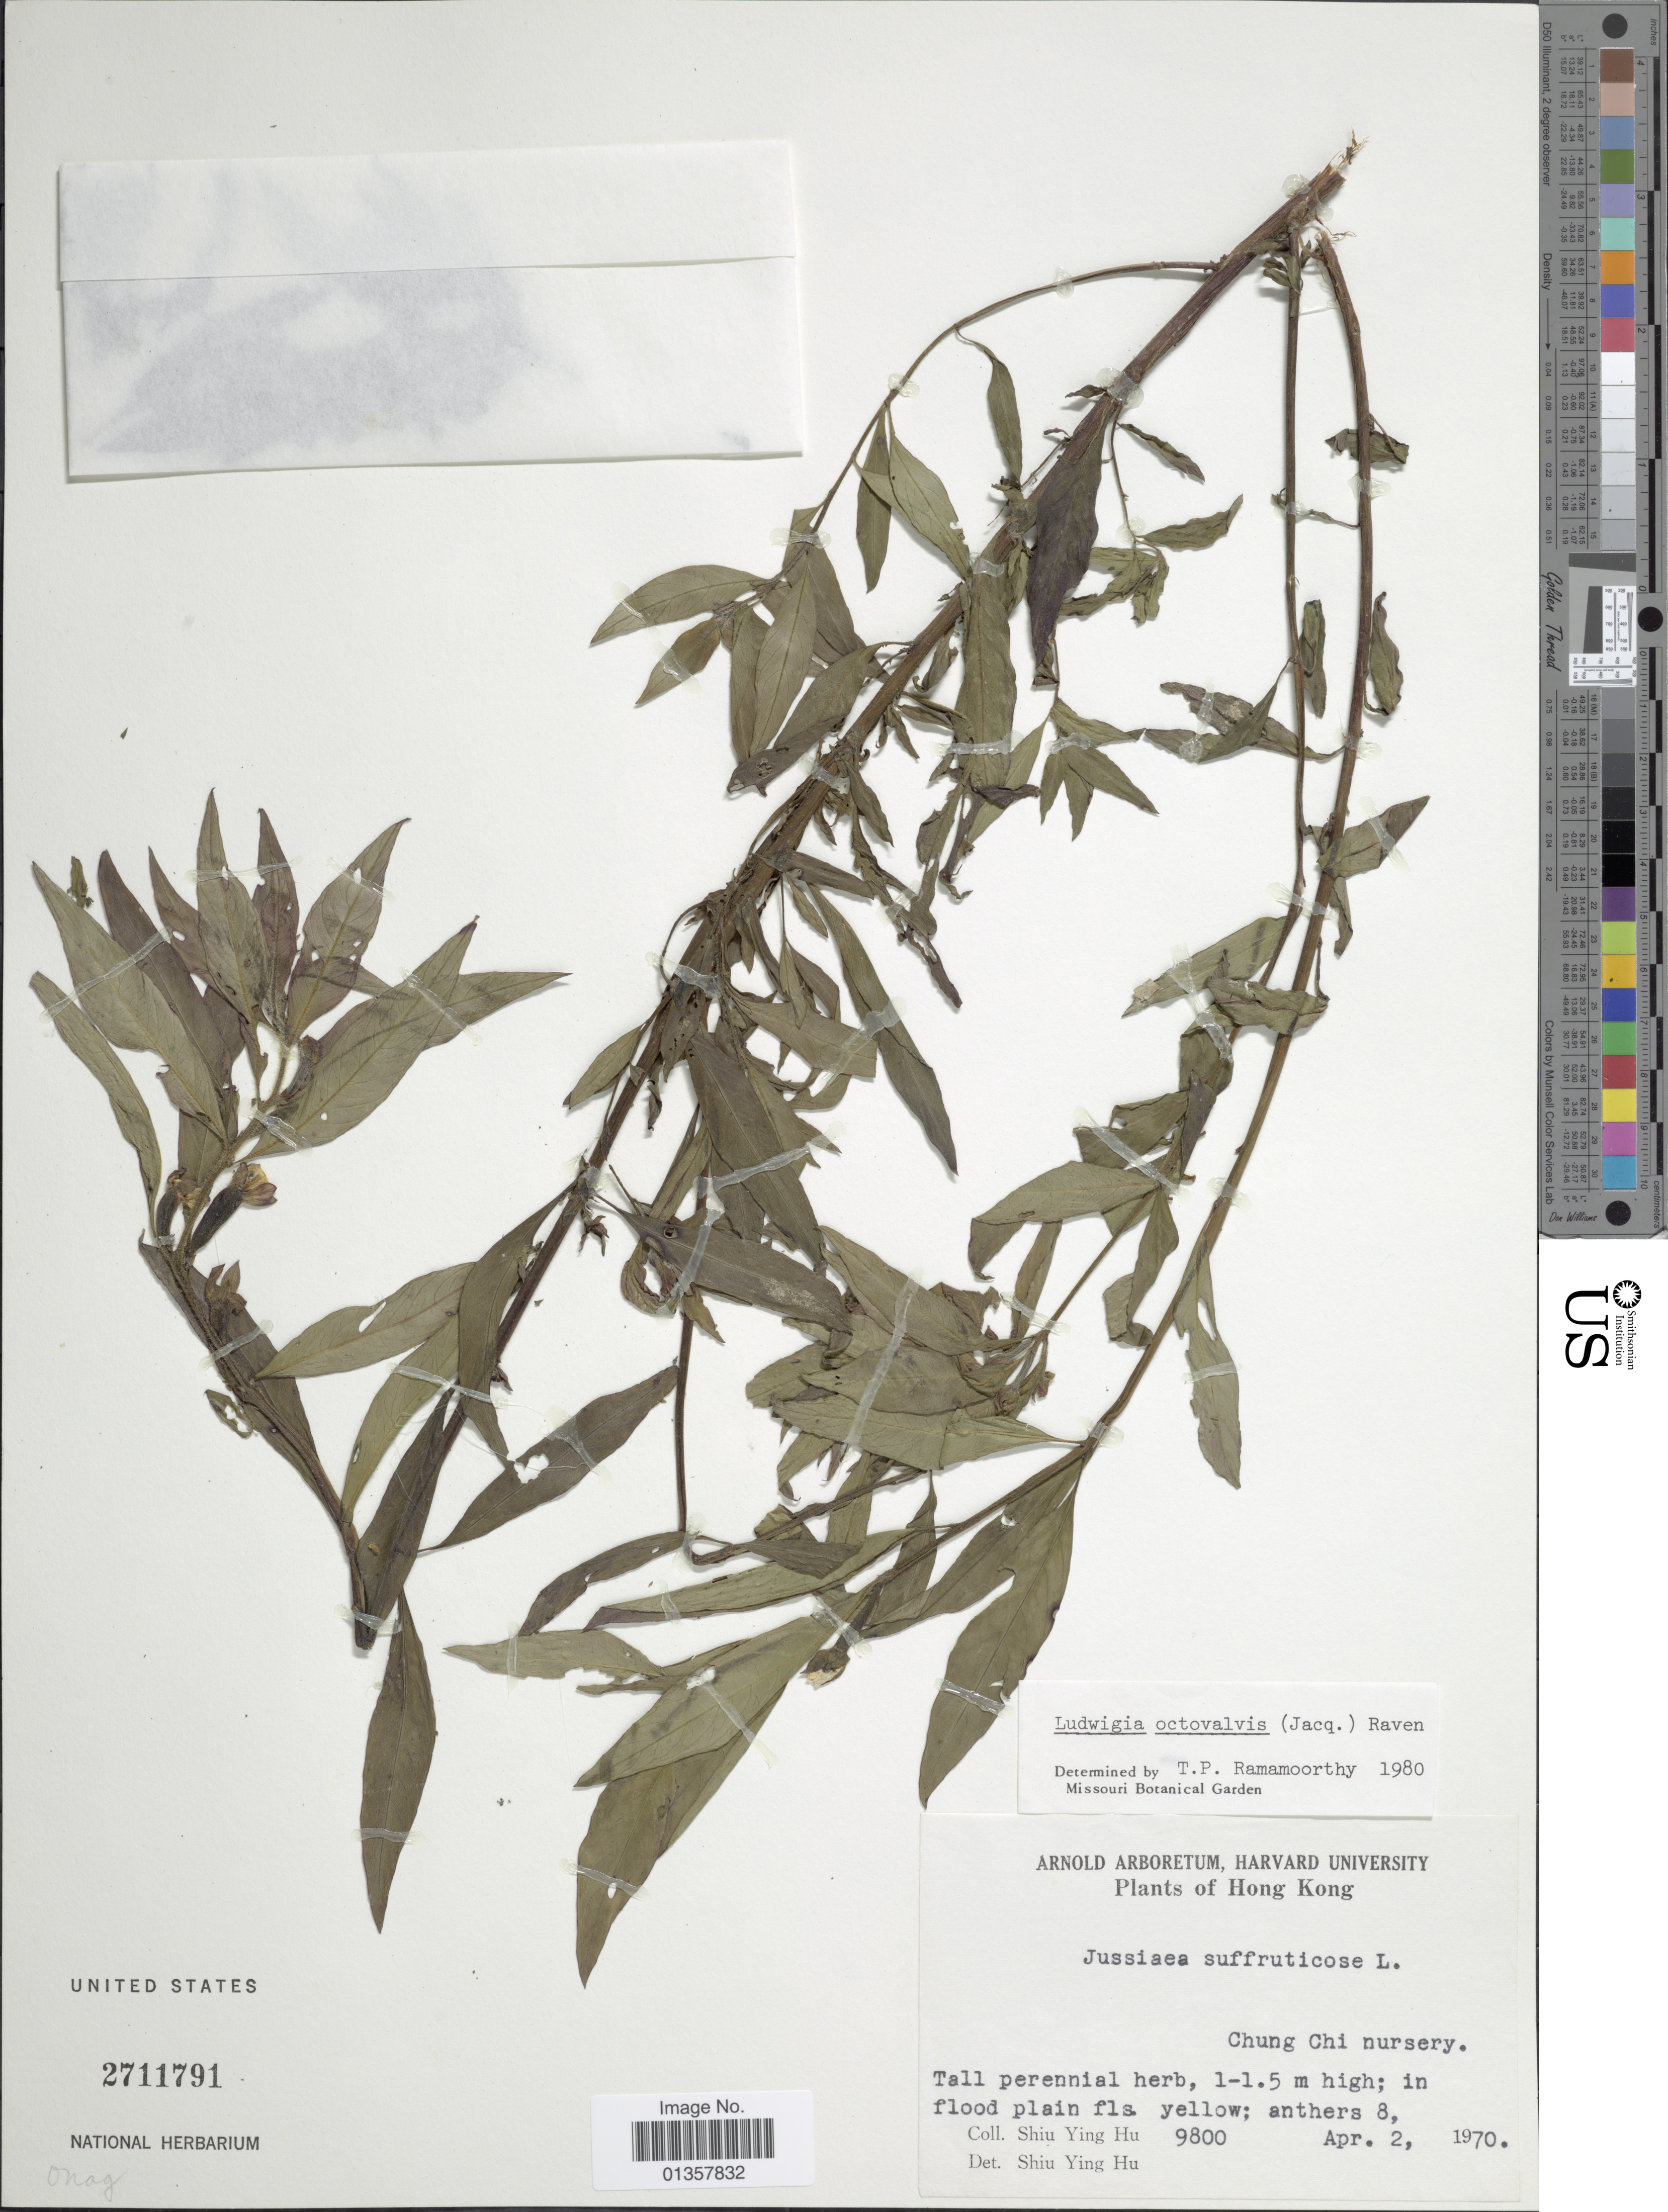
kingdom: Plantae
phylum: Tracheophyta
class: Magnoliopsida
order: Myrtales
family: Onagraceae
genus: Ludwigia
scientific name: Ludwigia octovalvis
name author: (Jacq.) P.H. Raven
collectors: S. Y. Hu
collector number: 9800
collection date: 1970-04-02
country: China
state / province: Hong Kong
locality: Chung Chi nursery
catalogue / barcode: US 2711791